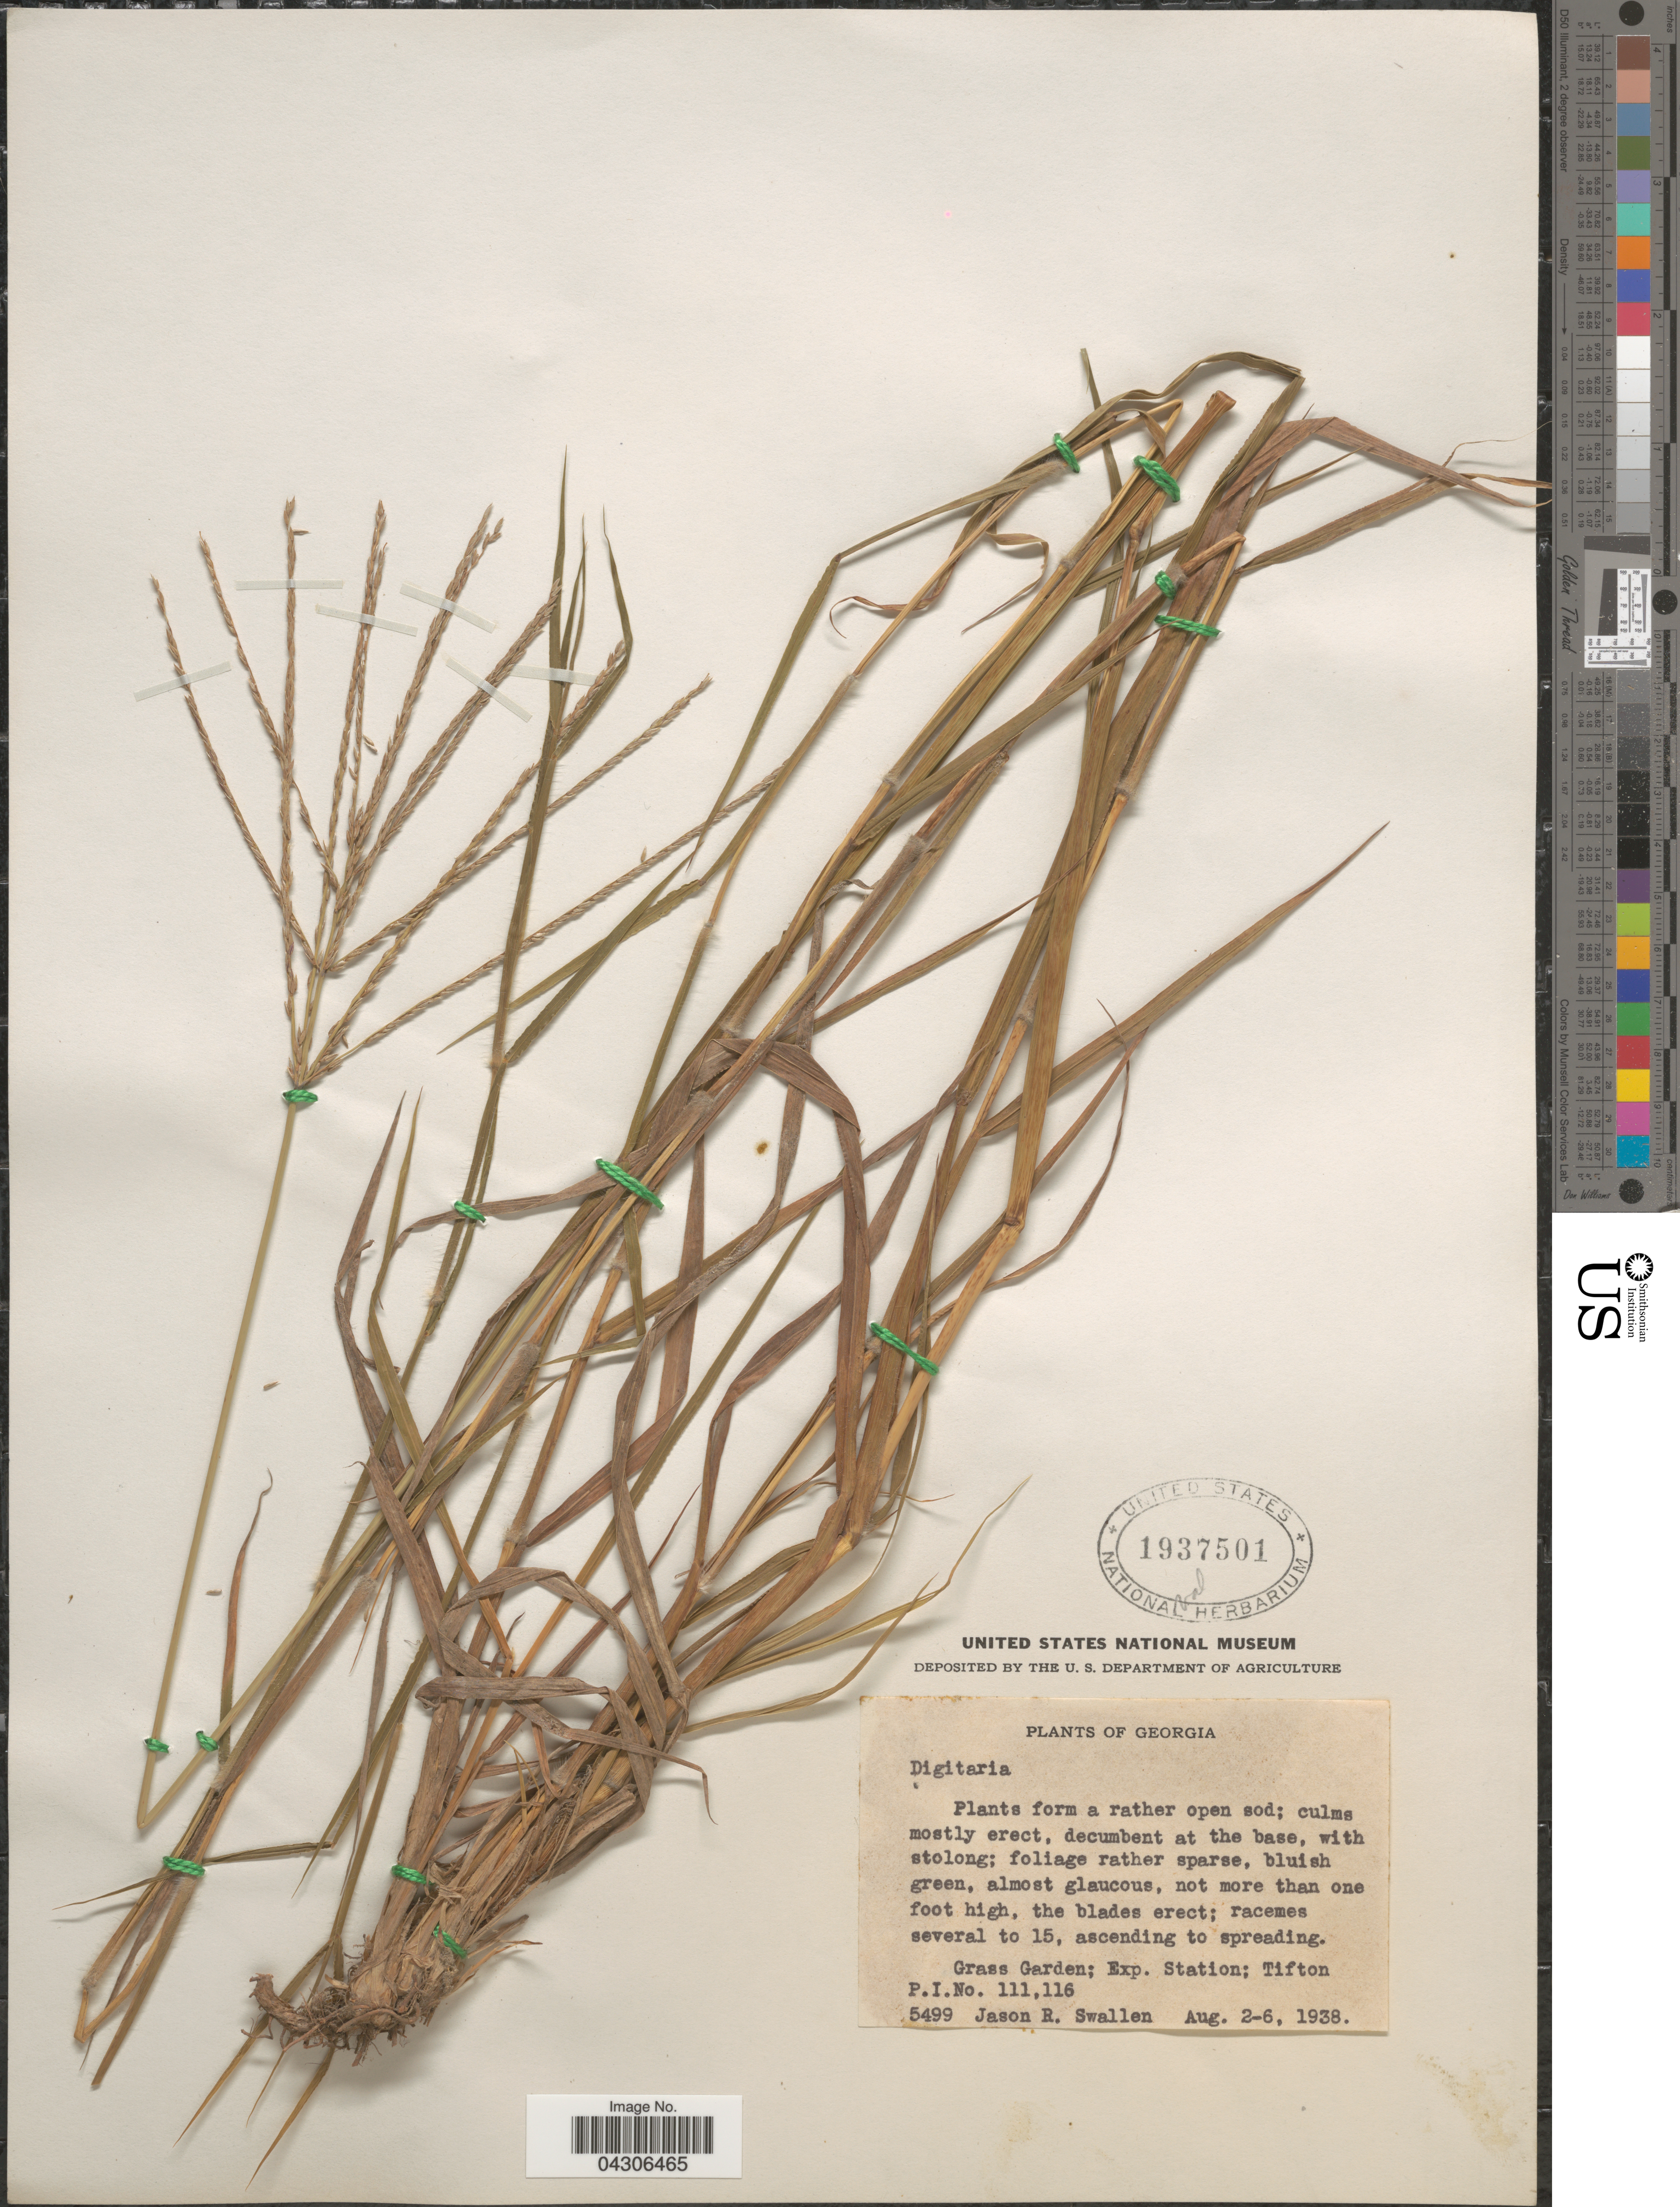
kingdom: Plantae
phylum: Tracheophyta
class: Liliopsida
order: Poales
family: Poaceae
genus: Digitaria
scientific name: Digitaria sp.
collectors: J. R. Swallen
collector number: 5499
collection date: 1938-08-02/1938-08-06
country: United States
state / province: Georgia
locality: Grass Garden; Exp. Station; Tifton.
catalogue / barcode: US 1937501